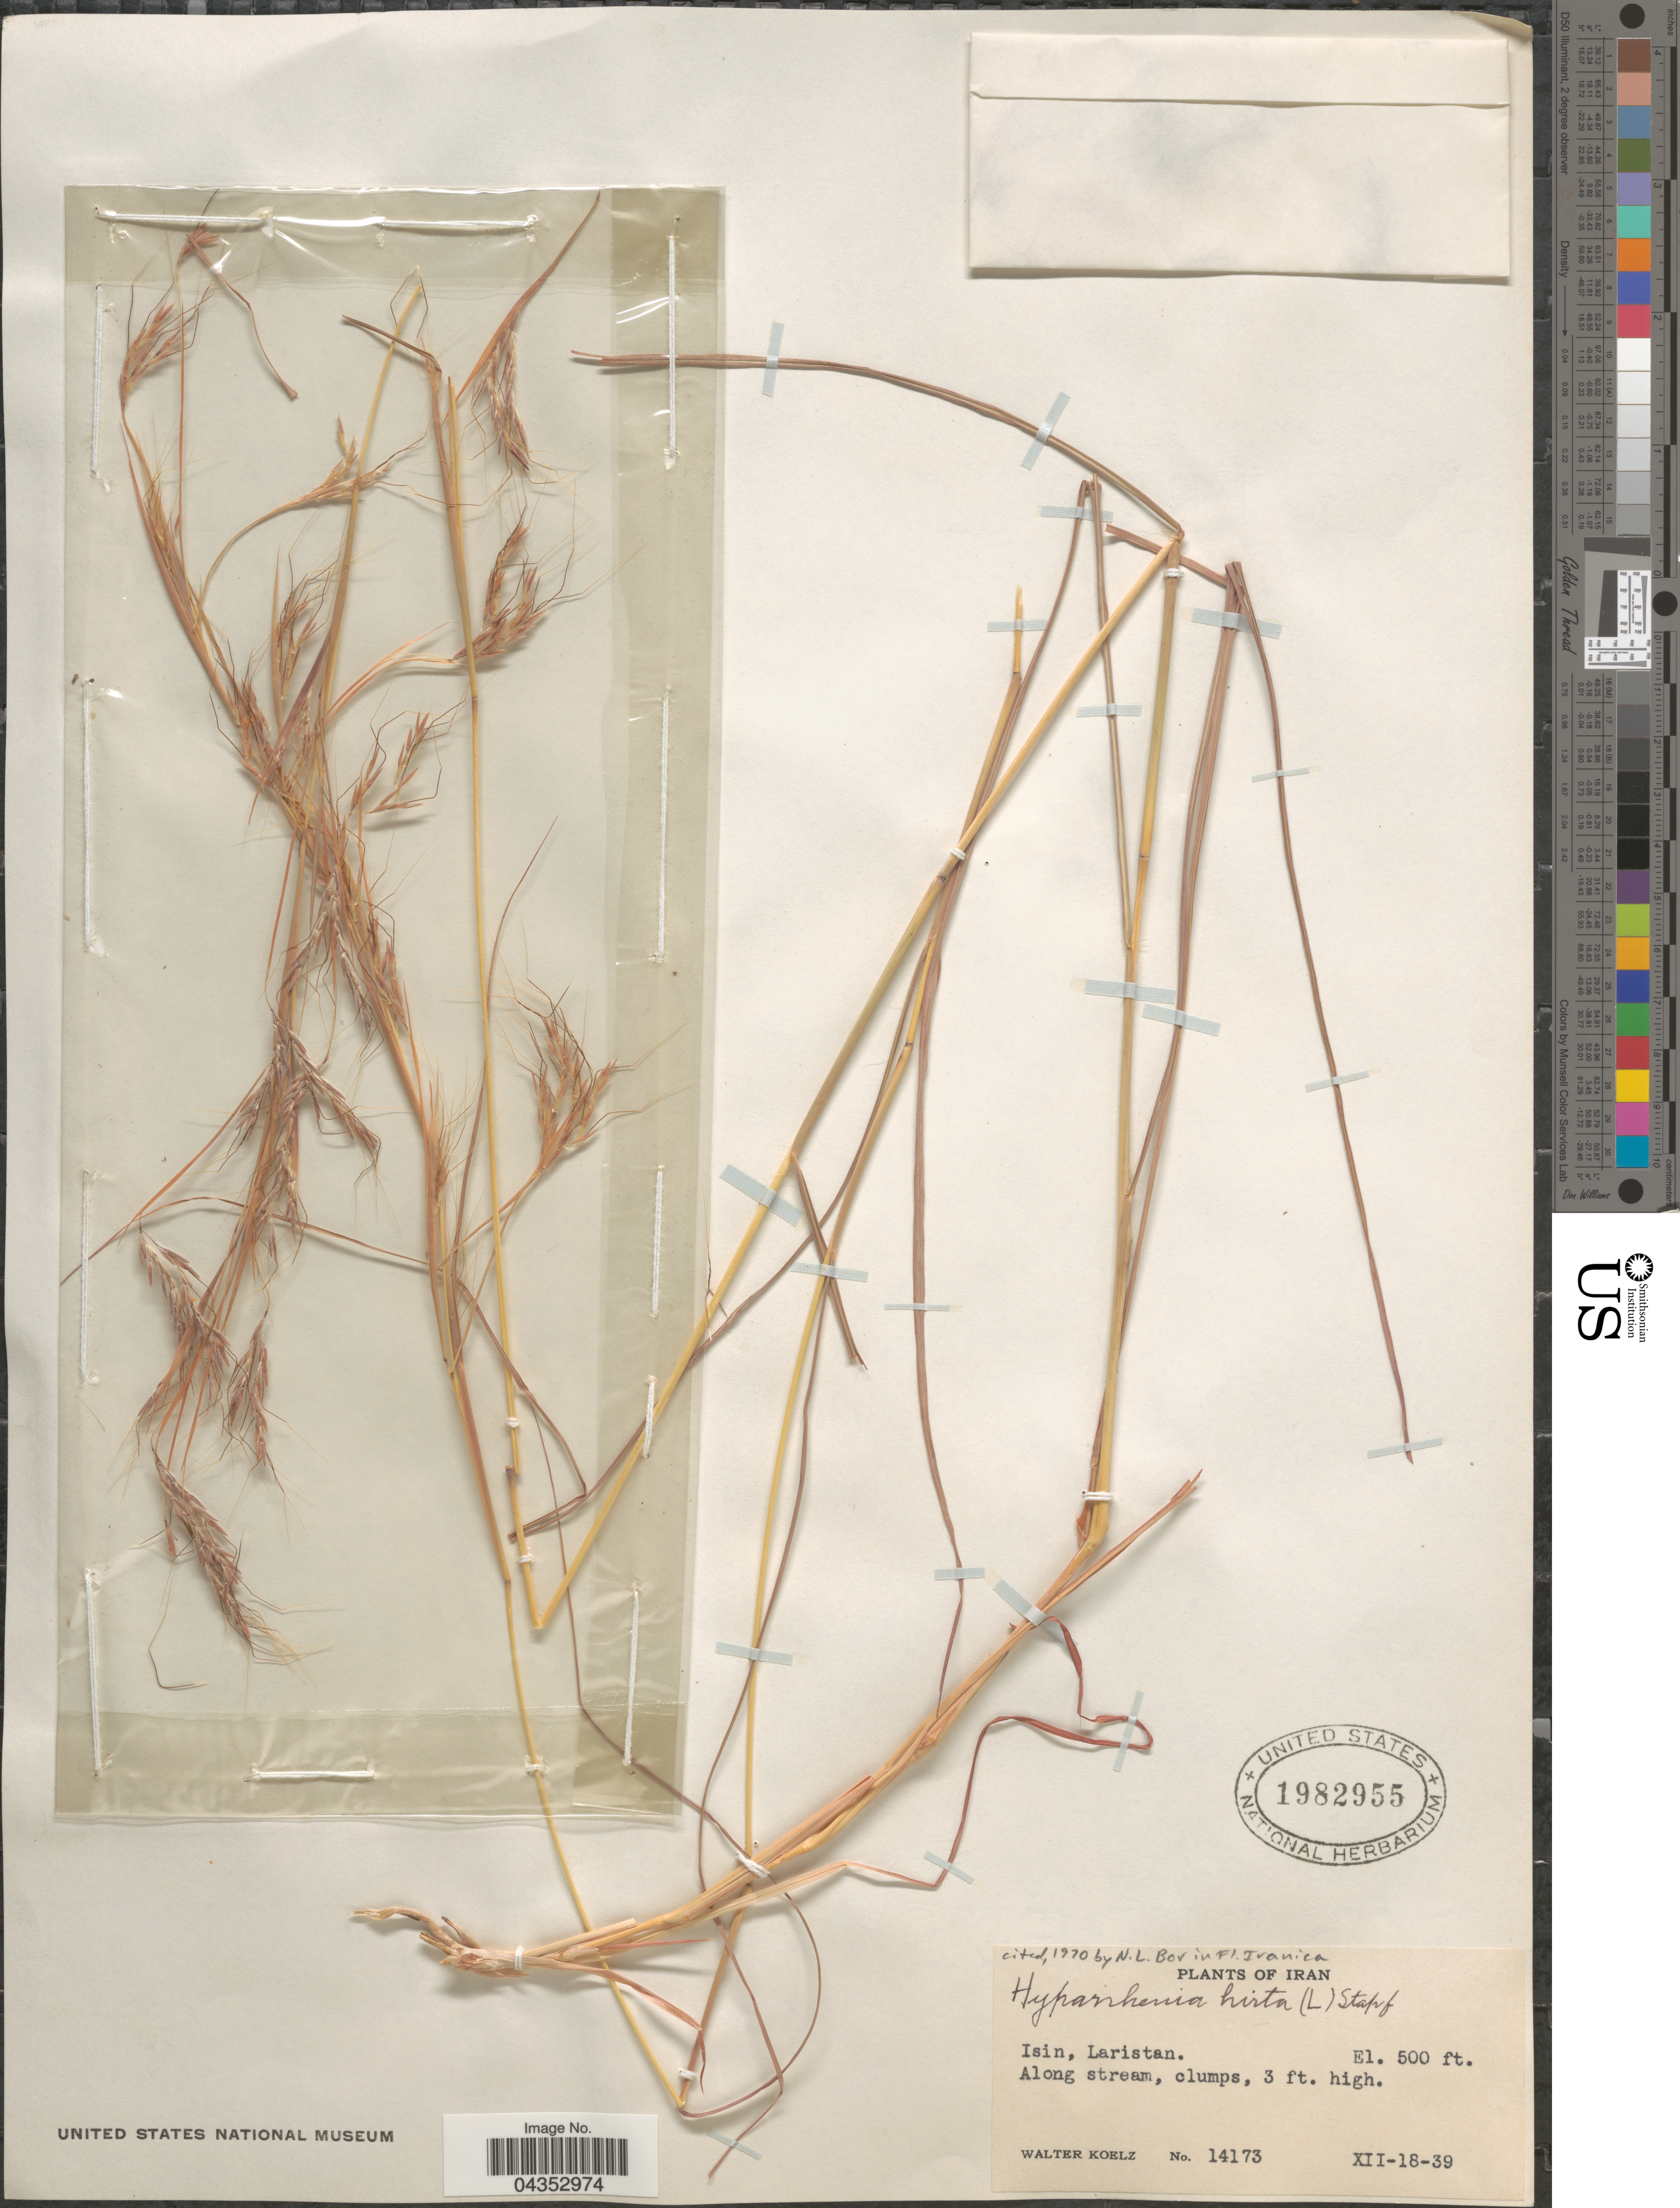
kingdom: Plantae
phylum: Tracheophyta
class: Liliopsida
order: Poales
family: Poaceae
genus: Hyparrhenia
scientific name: Hyparrhenia hirta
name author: (L.) Stapf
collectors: W. N. Koelz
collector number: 14173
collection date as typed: Transcribed d/m/y: 18/12/39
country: Iran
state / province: Hormozgan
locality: Isin, Laristan. Along stream.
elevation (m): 152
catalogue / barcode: US 1982955